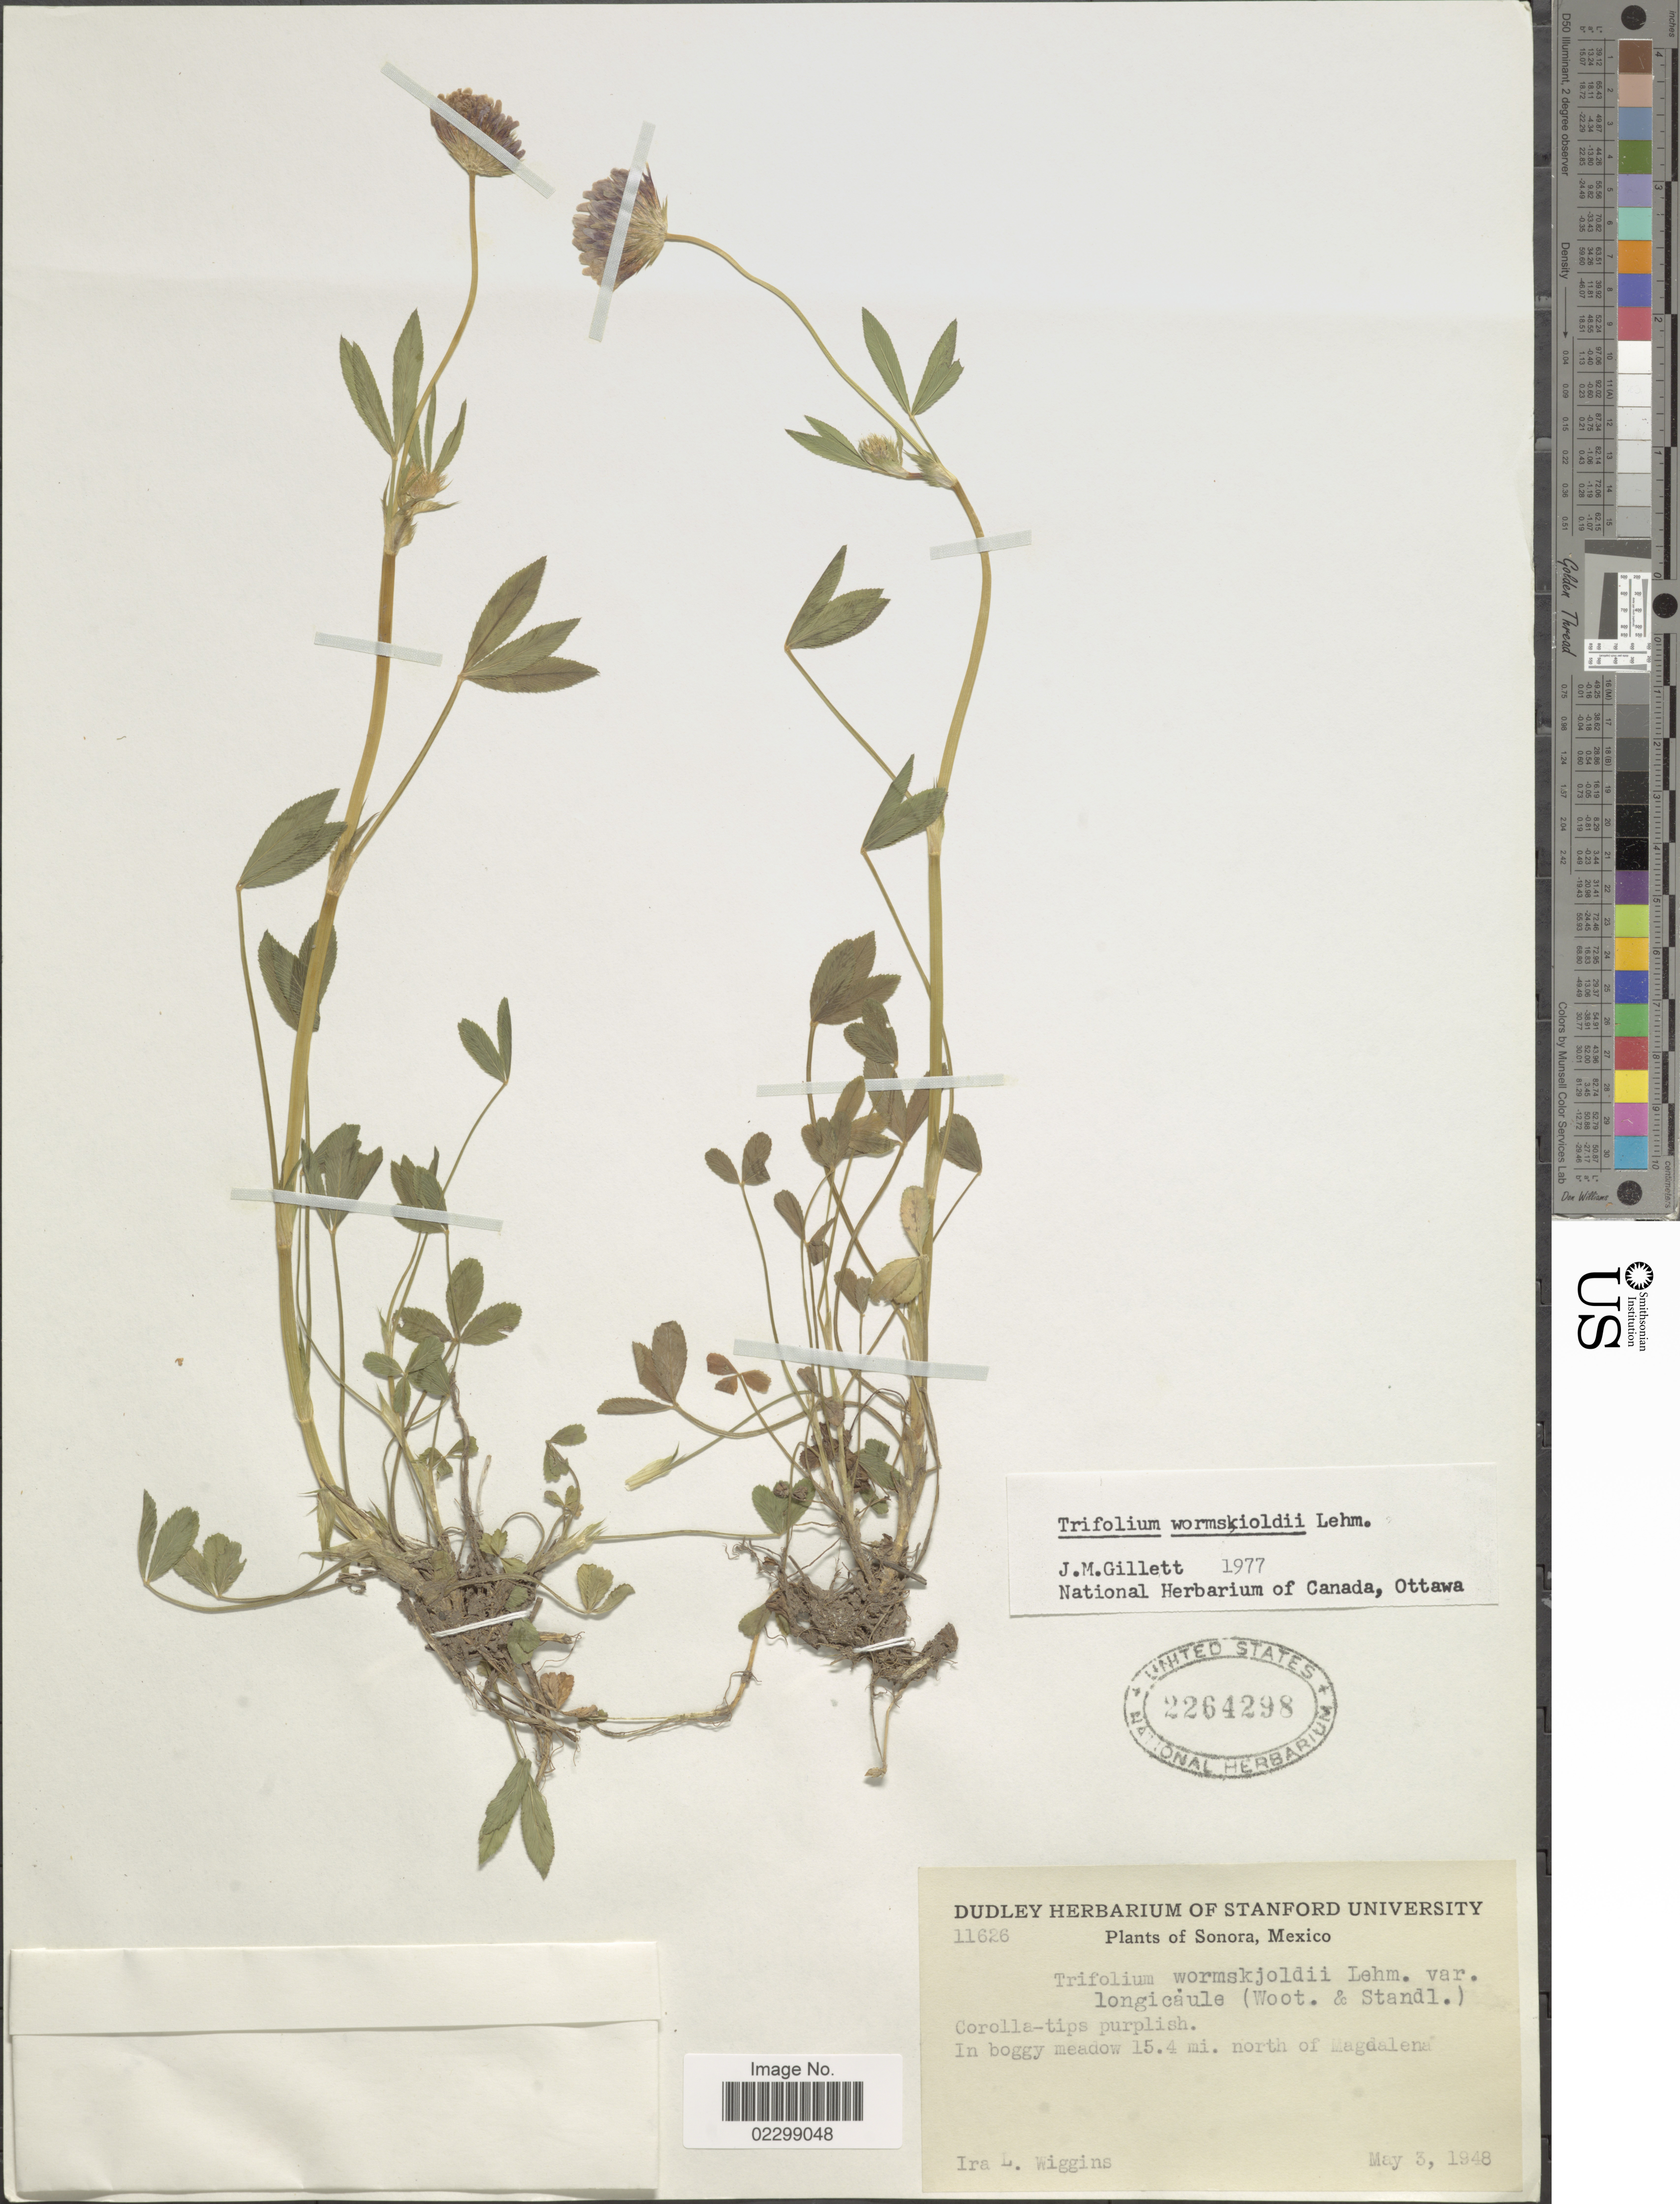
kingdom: Plantae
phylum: Tracheophyta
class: Magnoliopsida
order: Fabales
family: Fabaceae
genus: Trifolium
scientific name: Trifolium wormskioldii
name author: Lehm.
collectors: I. L. Wiggins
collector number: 11626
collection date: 1948-05-03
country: Mexico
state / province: Sonora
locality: In boggy meadow 15.4 mi. north of Magdalena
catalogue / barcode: US 2264298